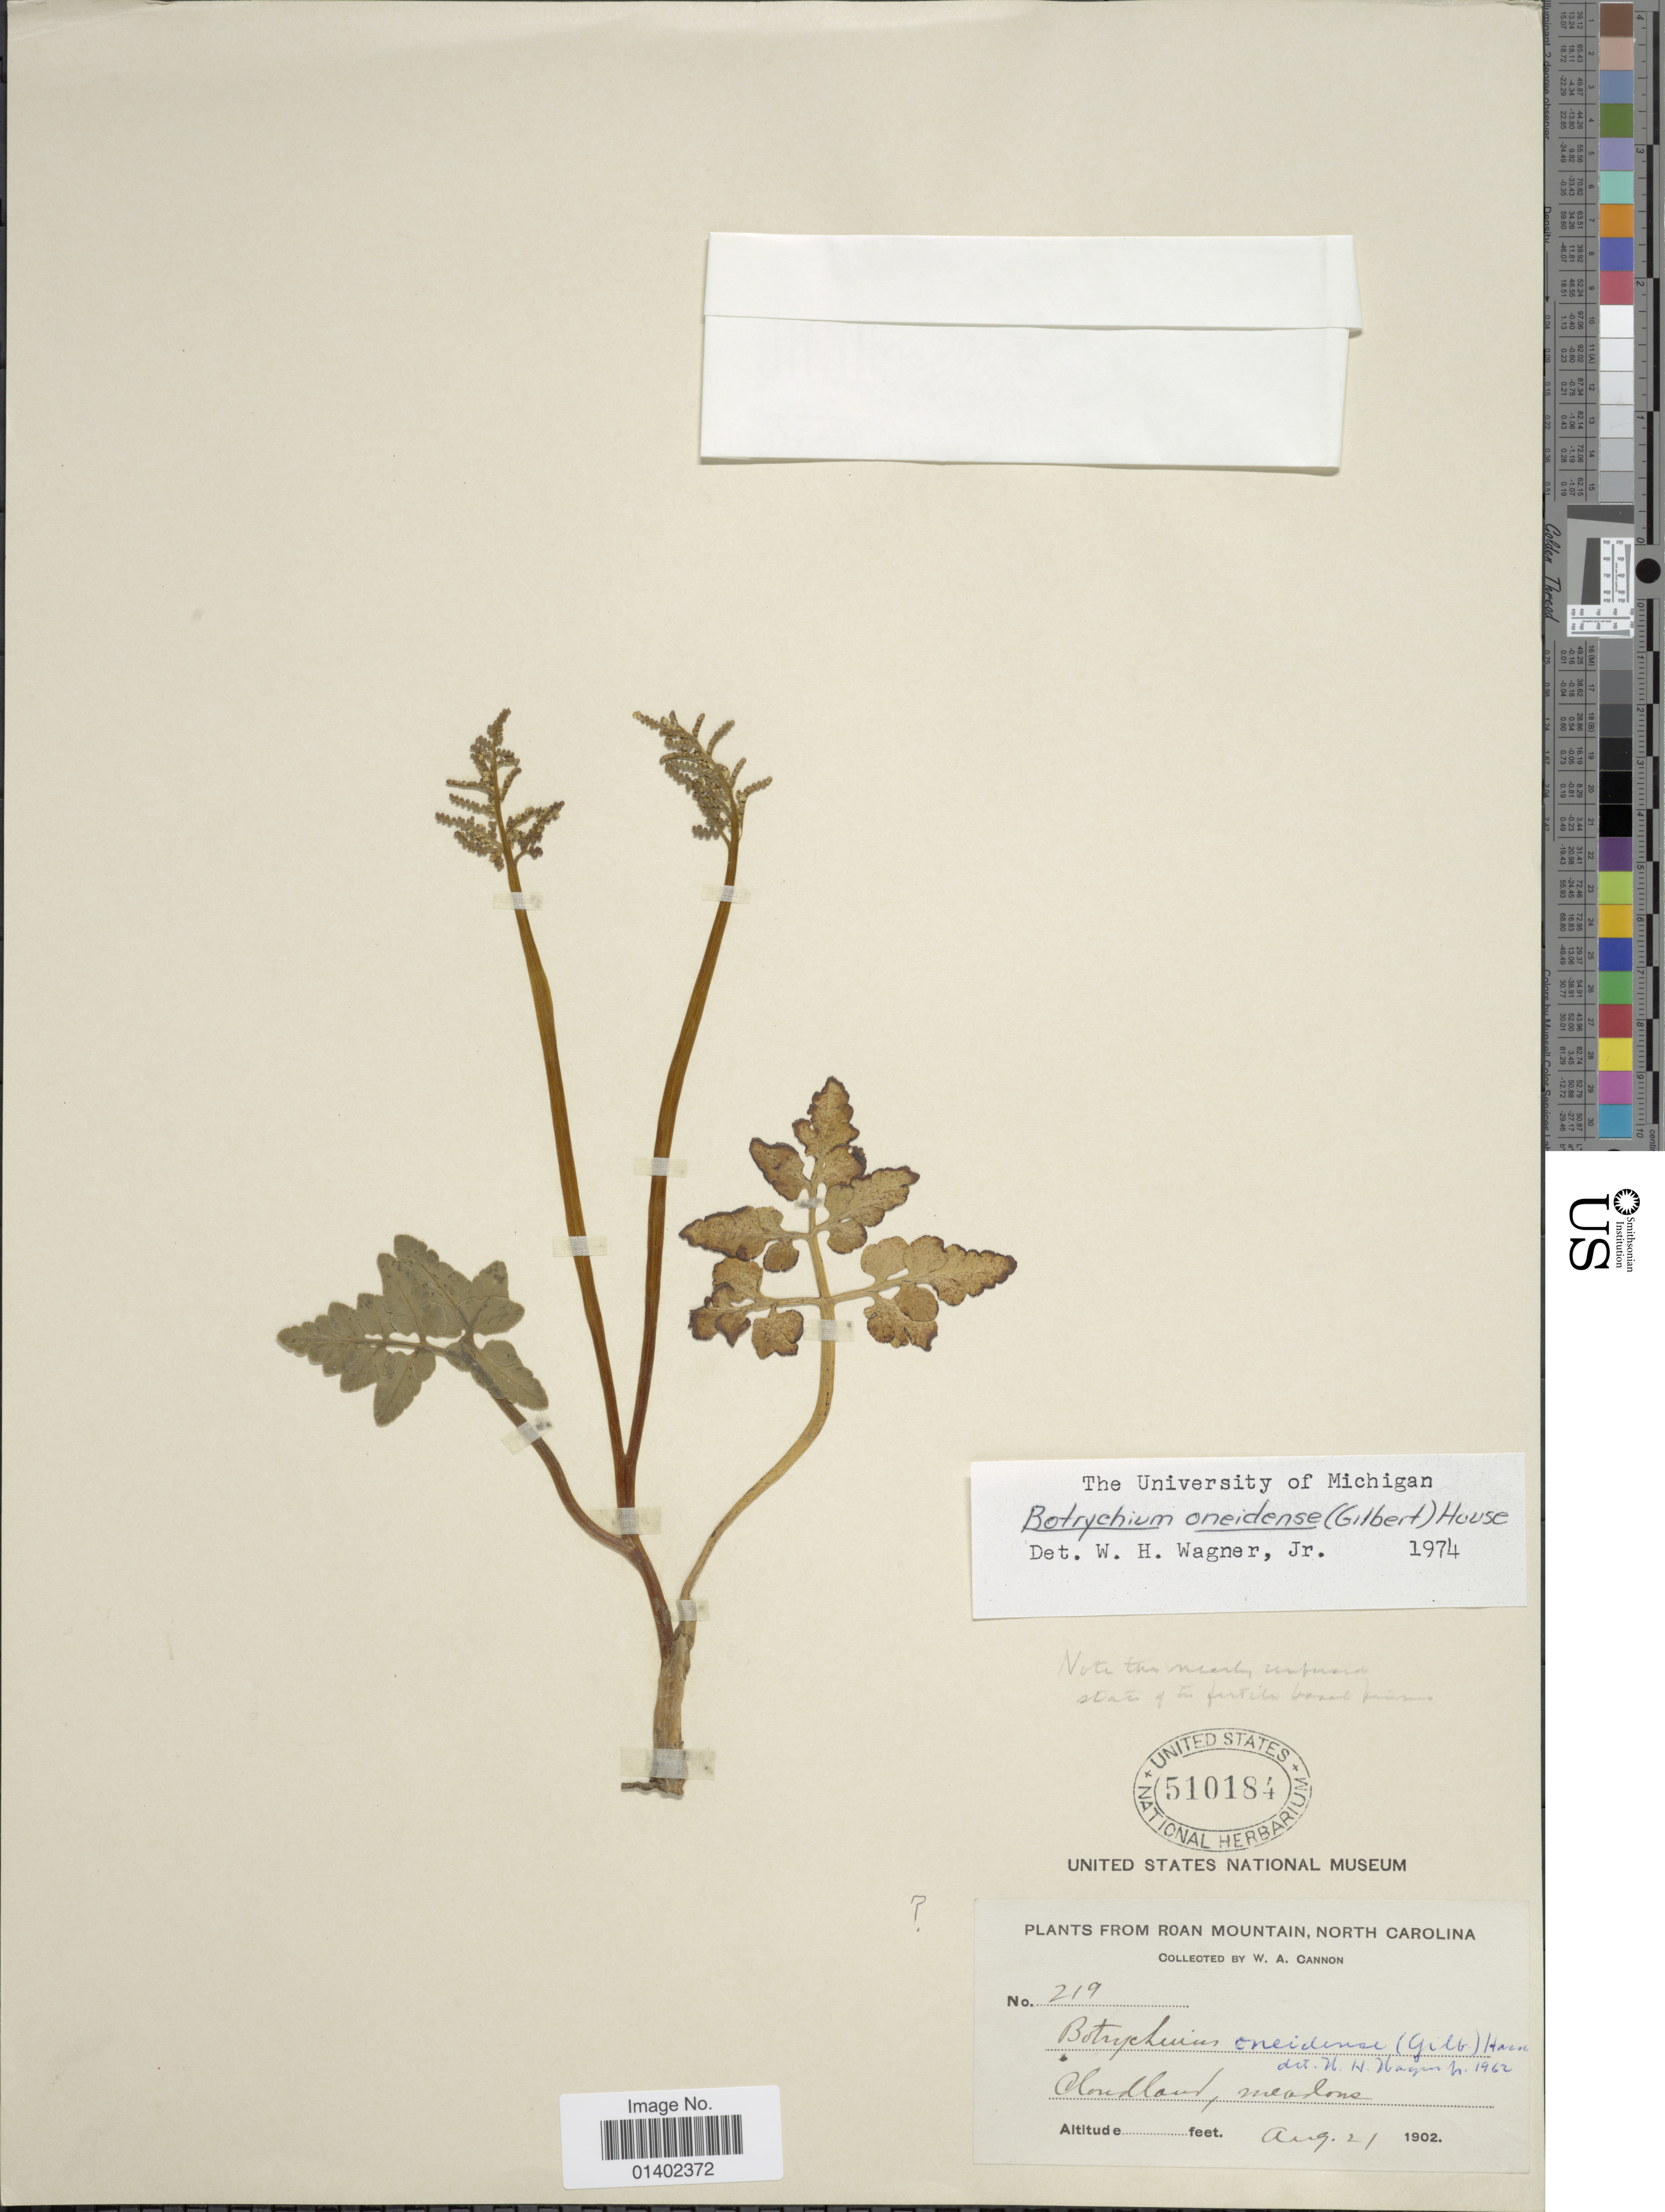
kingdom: Plantae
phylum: Tracheophyta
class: Polypodiopsida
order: Ophioglossales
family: Ophioglossaceae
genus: Botrychium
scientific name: Botrychium oneidense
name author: (Gilbert) House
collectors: W. Cannon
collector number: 219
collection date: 1902-08-21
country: United States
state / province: North Carolina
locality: Roan Mountain, Cloudland, meadows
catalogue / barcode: US 510184